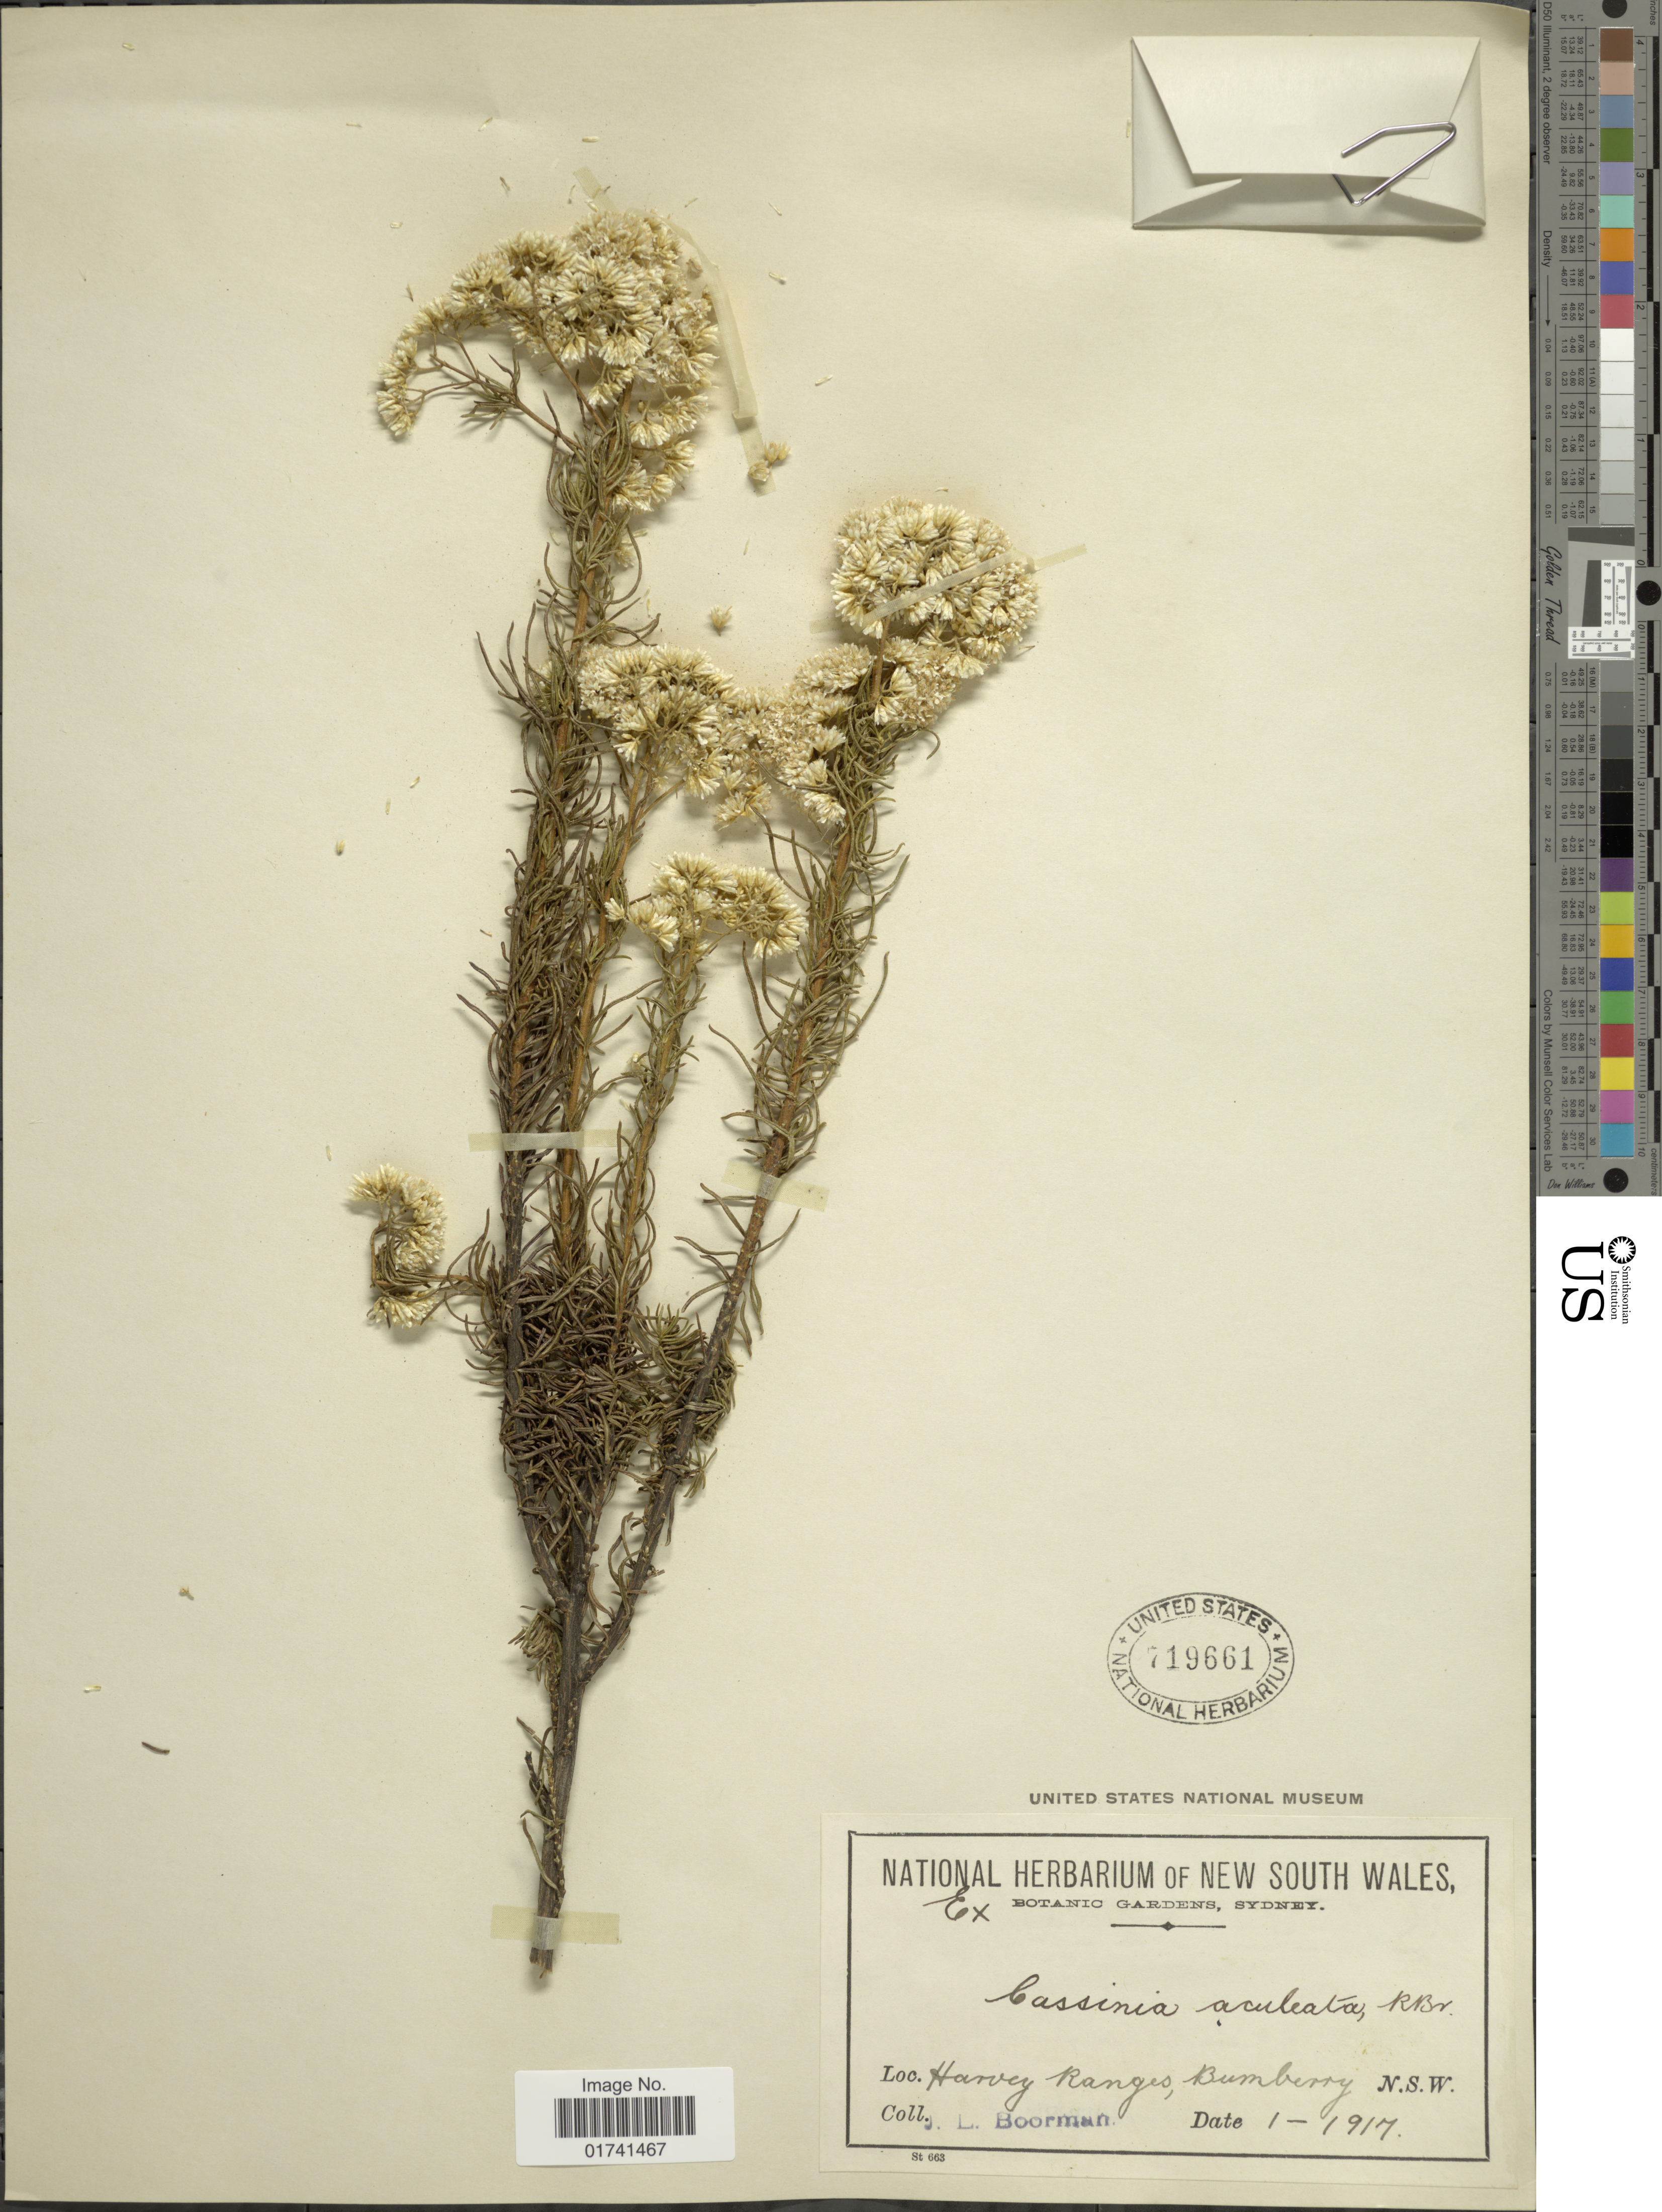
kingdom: Plantae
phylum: Tracheophyta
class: Magnoliopsida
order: Asterales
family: Asteraceae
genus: Cassinia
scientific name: Cassinia aculeata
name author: (Labill.) R. Br.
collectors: J. Boorman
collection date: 1917-01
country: Australia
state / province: New South Wales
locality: Harvey Ranges, Bumberry.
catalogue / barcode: US 719661